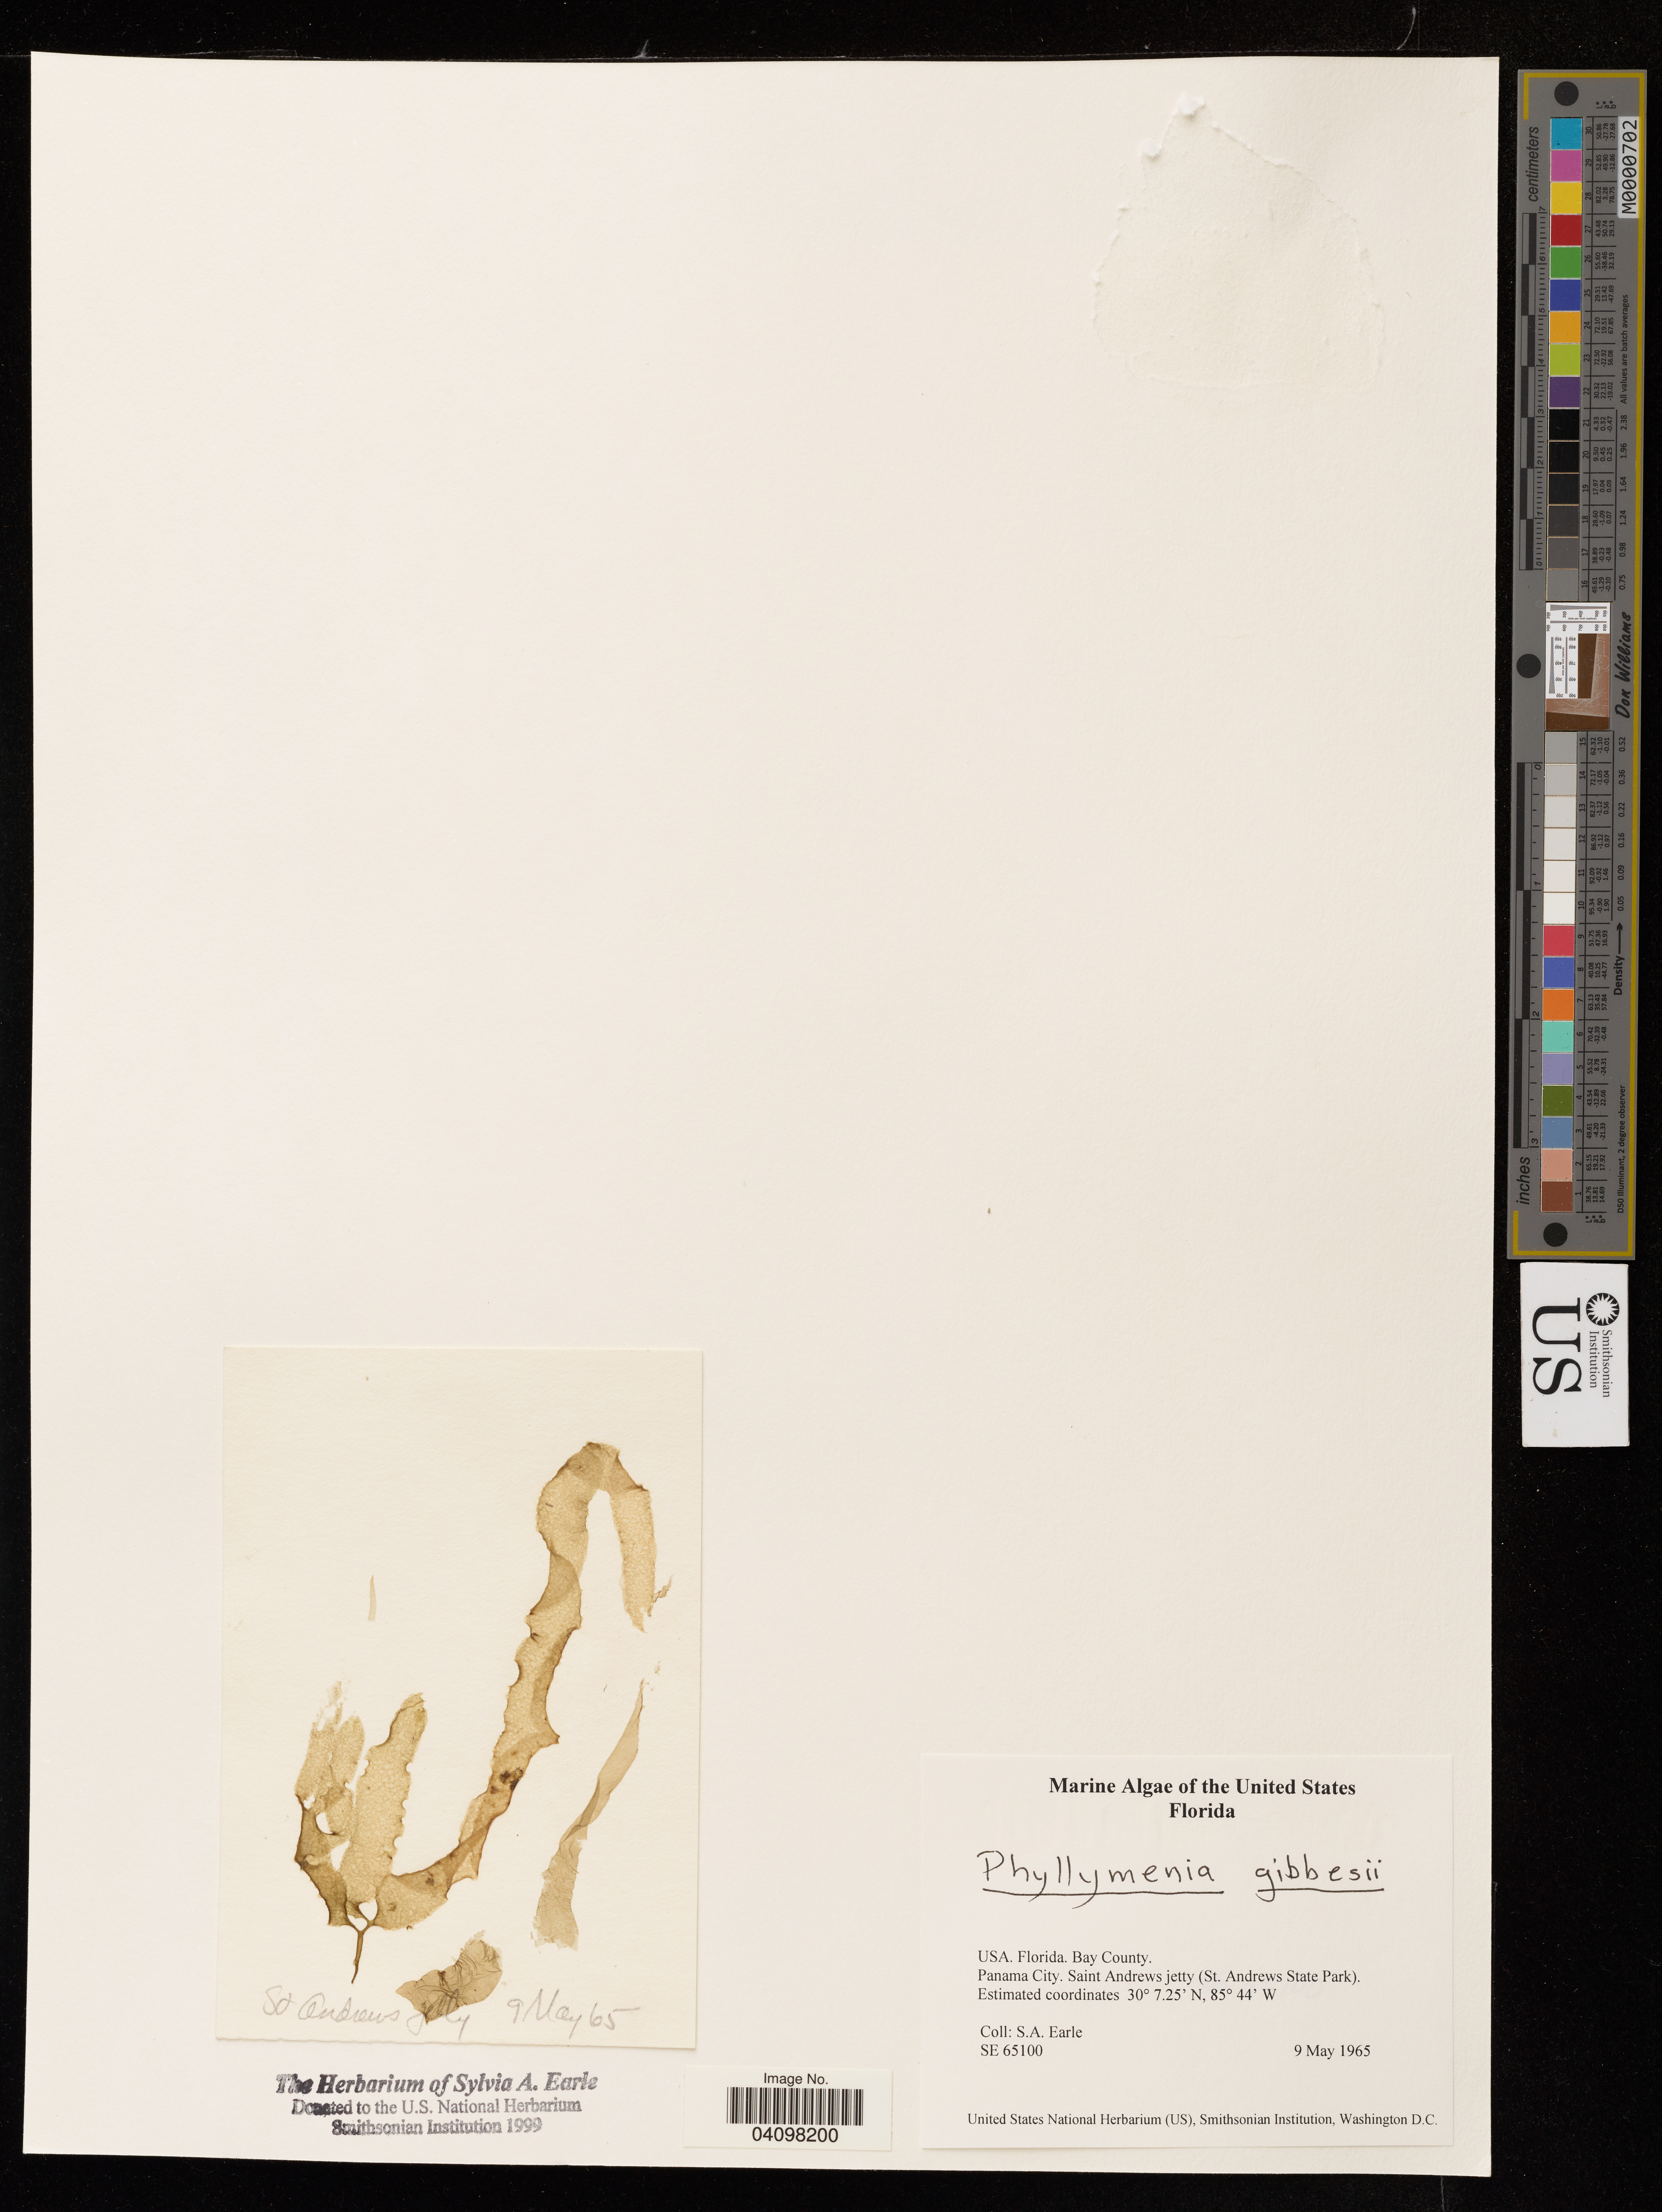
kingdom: Plantae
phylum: Rhodophyta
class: Florideophyceae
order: Halymeniales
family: Halymeniaceae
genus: Phyllymenia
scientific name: Phyllymenia gibbesii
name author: (Harvey) S.-M. Lin et al.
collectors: S. A. Earle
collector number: SE 65100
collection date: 1965-05-09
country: United States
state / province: Florida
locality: Bay County. Panama City. Saint Andrews jetty (St. Andrews State Park).